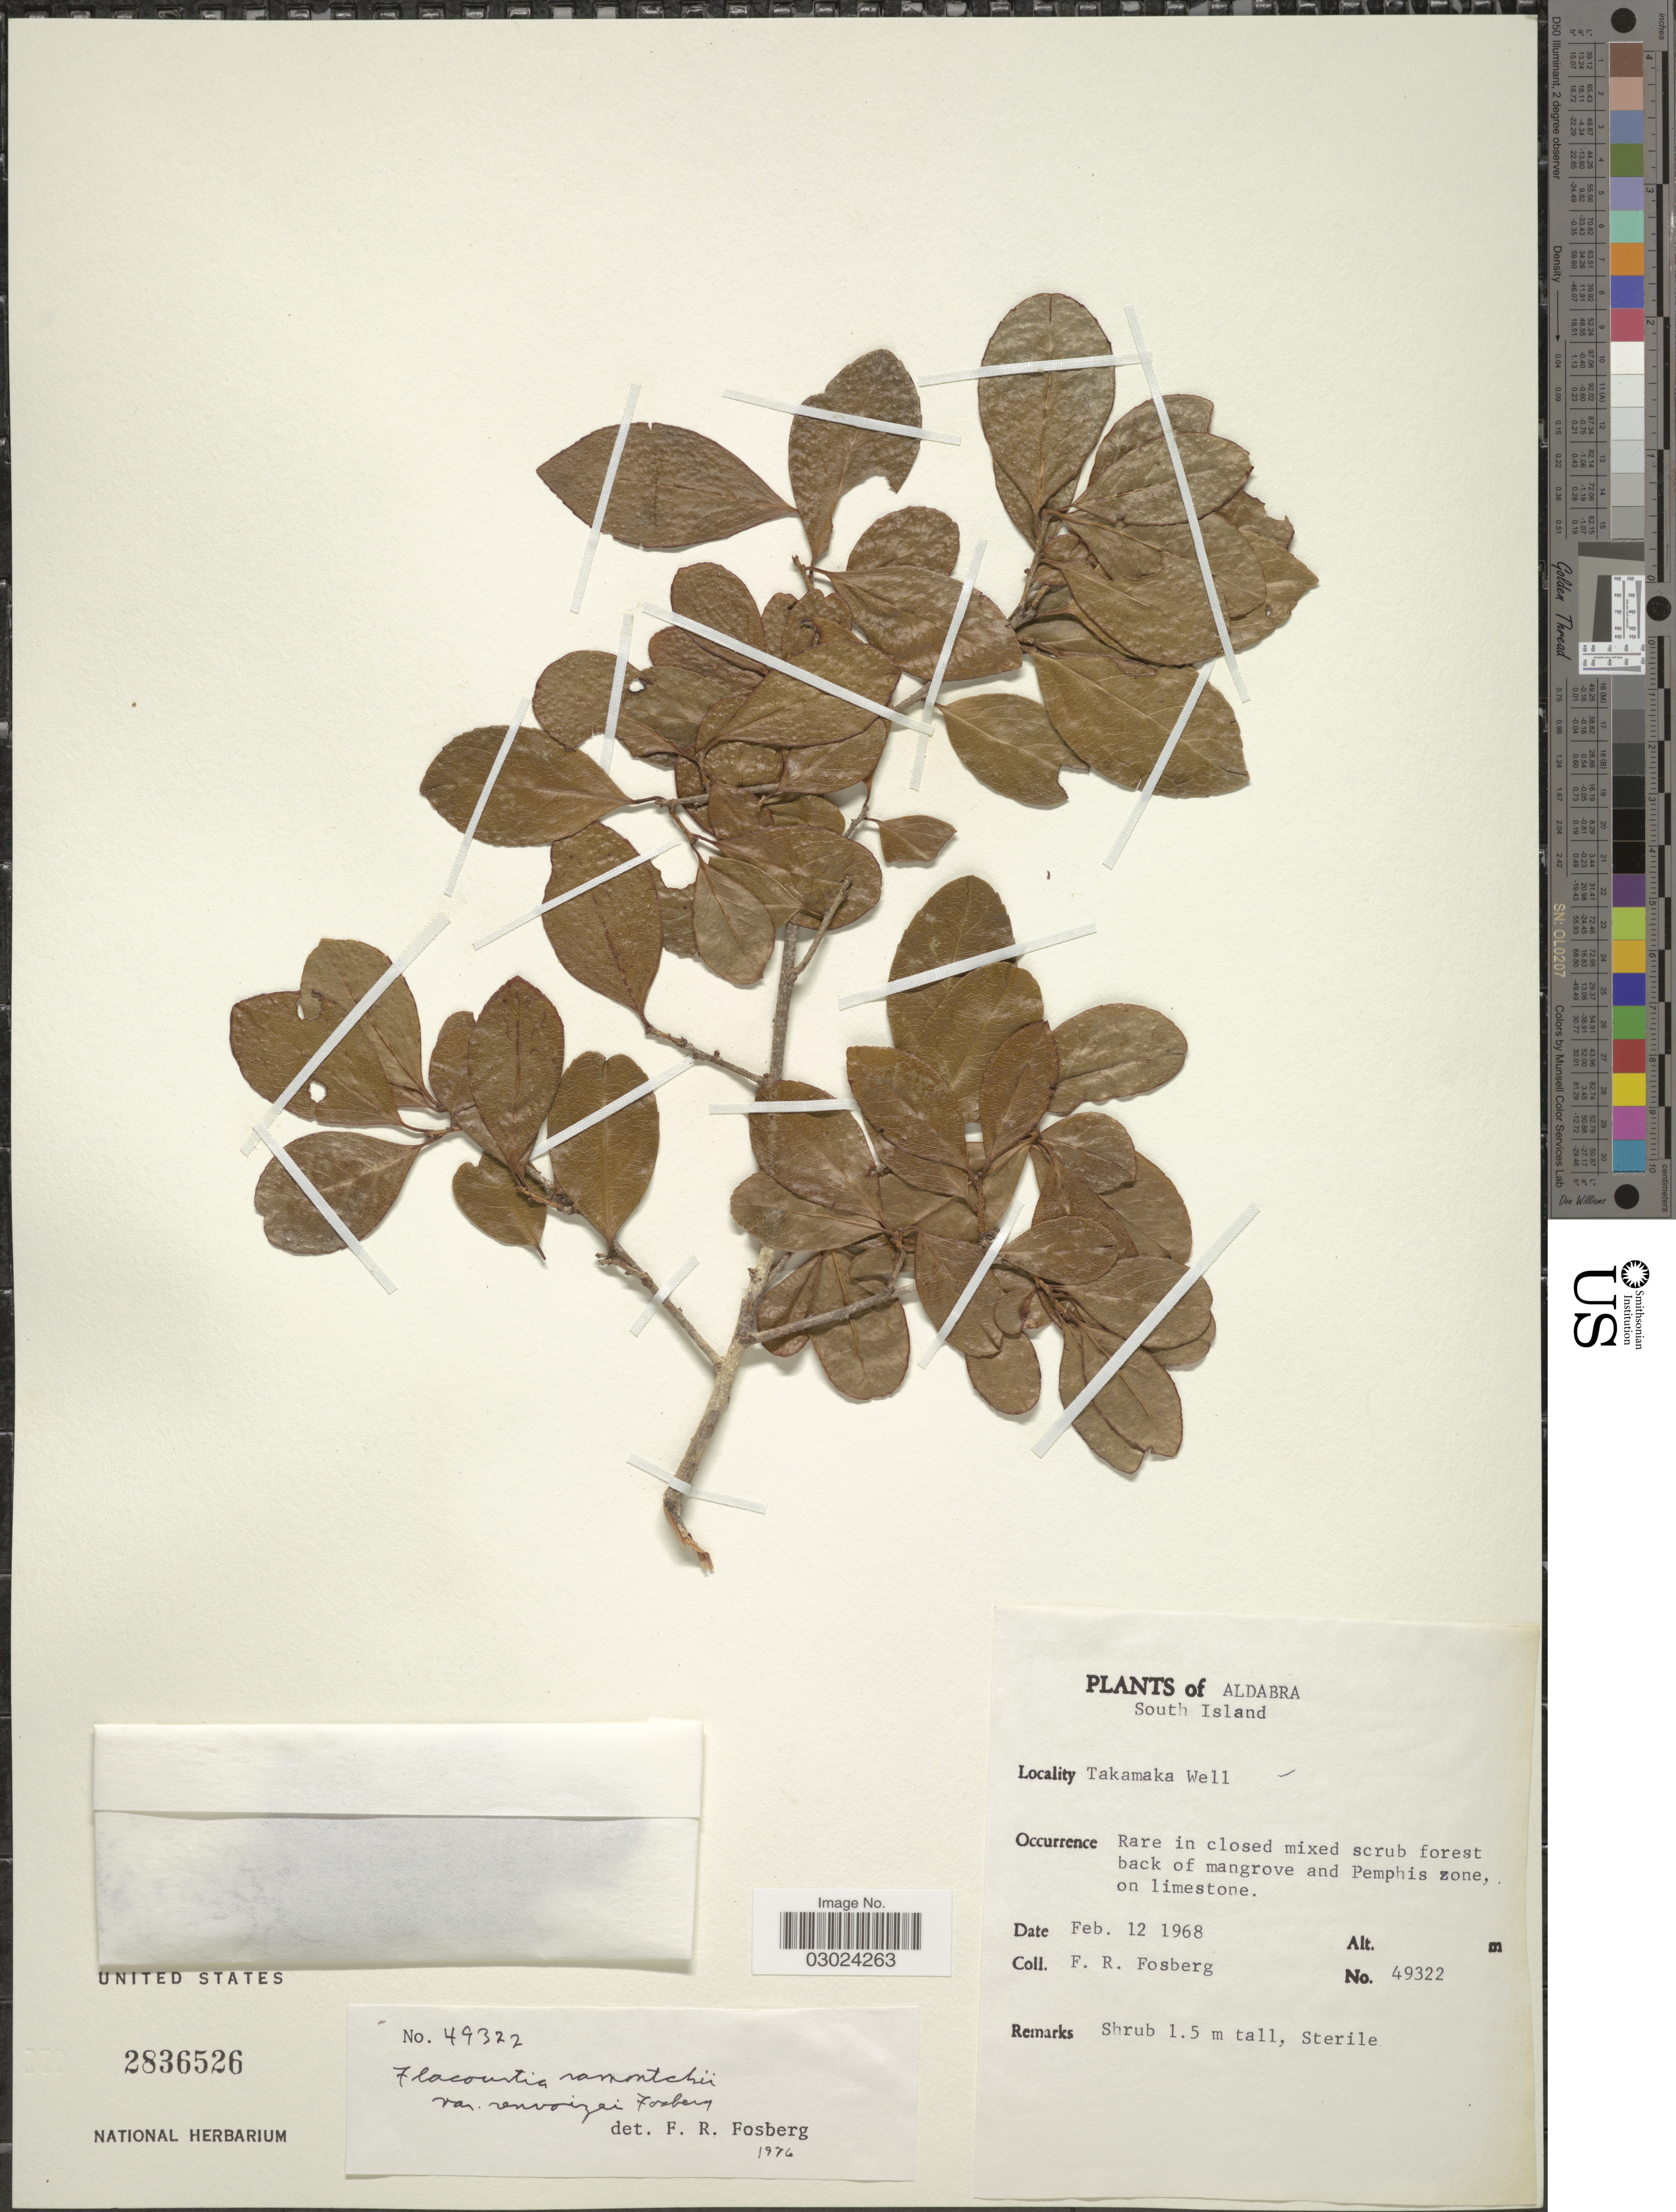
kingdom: Plantae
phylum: Tracheophyta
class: Magnoliopsida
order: Malpighiales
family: Salicaceae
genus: Flacourtia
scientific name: Flacourtia ramontchi var. renvoizei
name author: Fosberg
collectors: F. R. Fosberg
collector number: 49322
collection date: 1968-02-12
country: Seychelles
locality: Aldabra. South Island. Takamaka Well.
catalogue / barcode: US 2836526